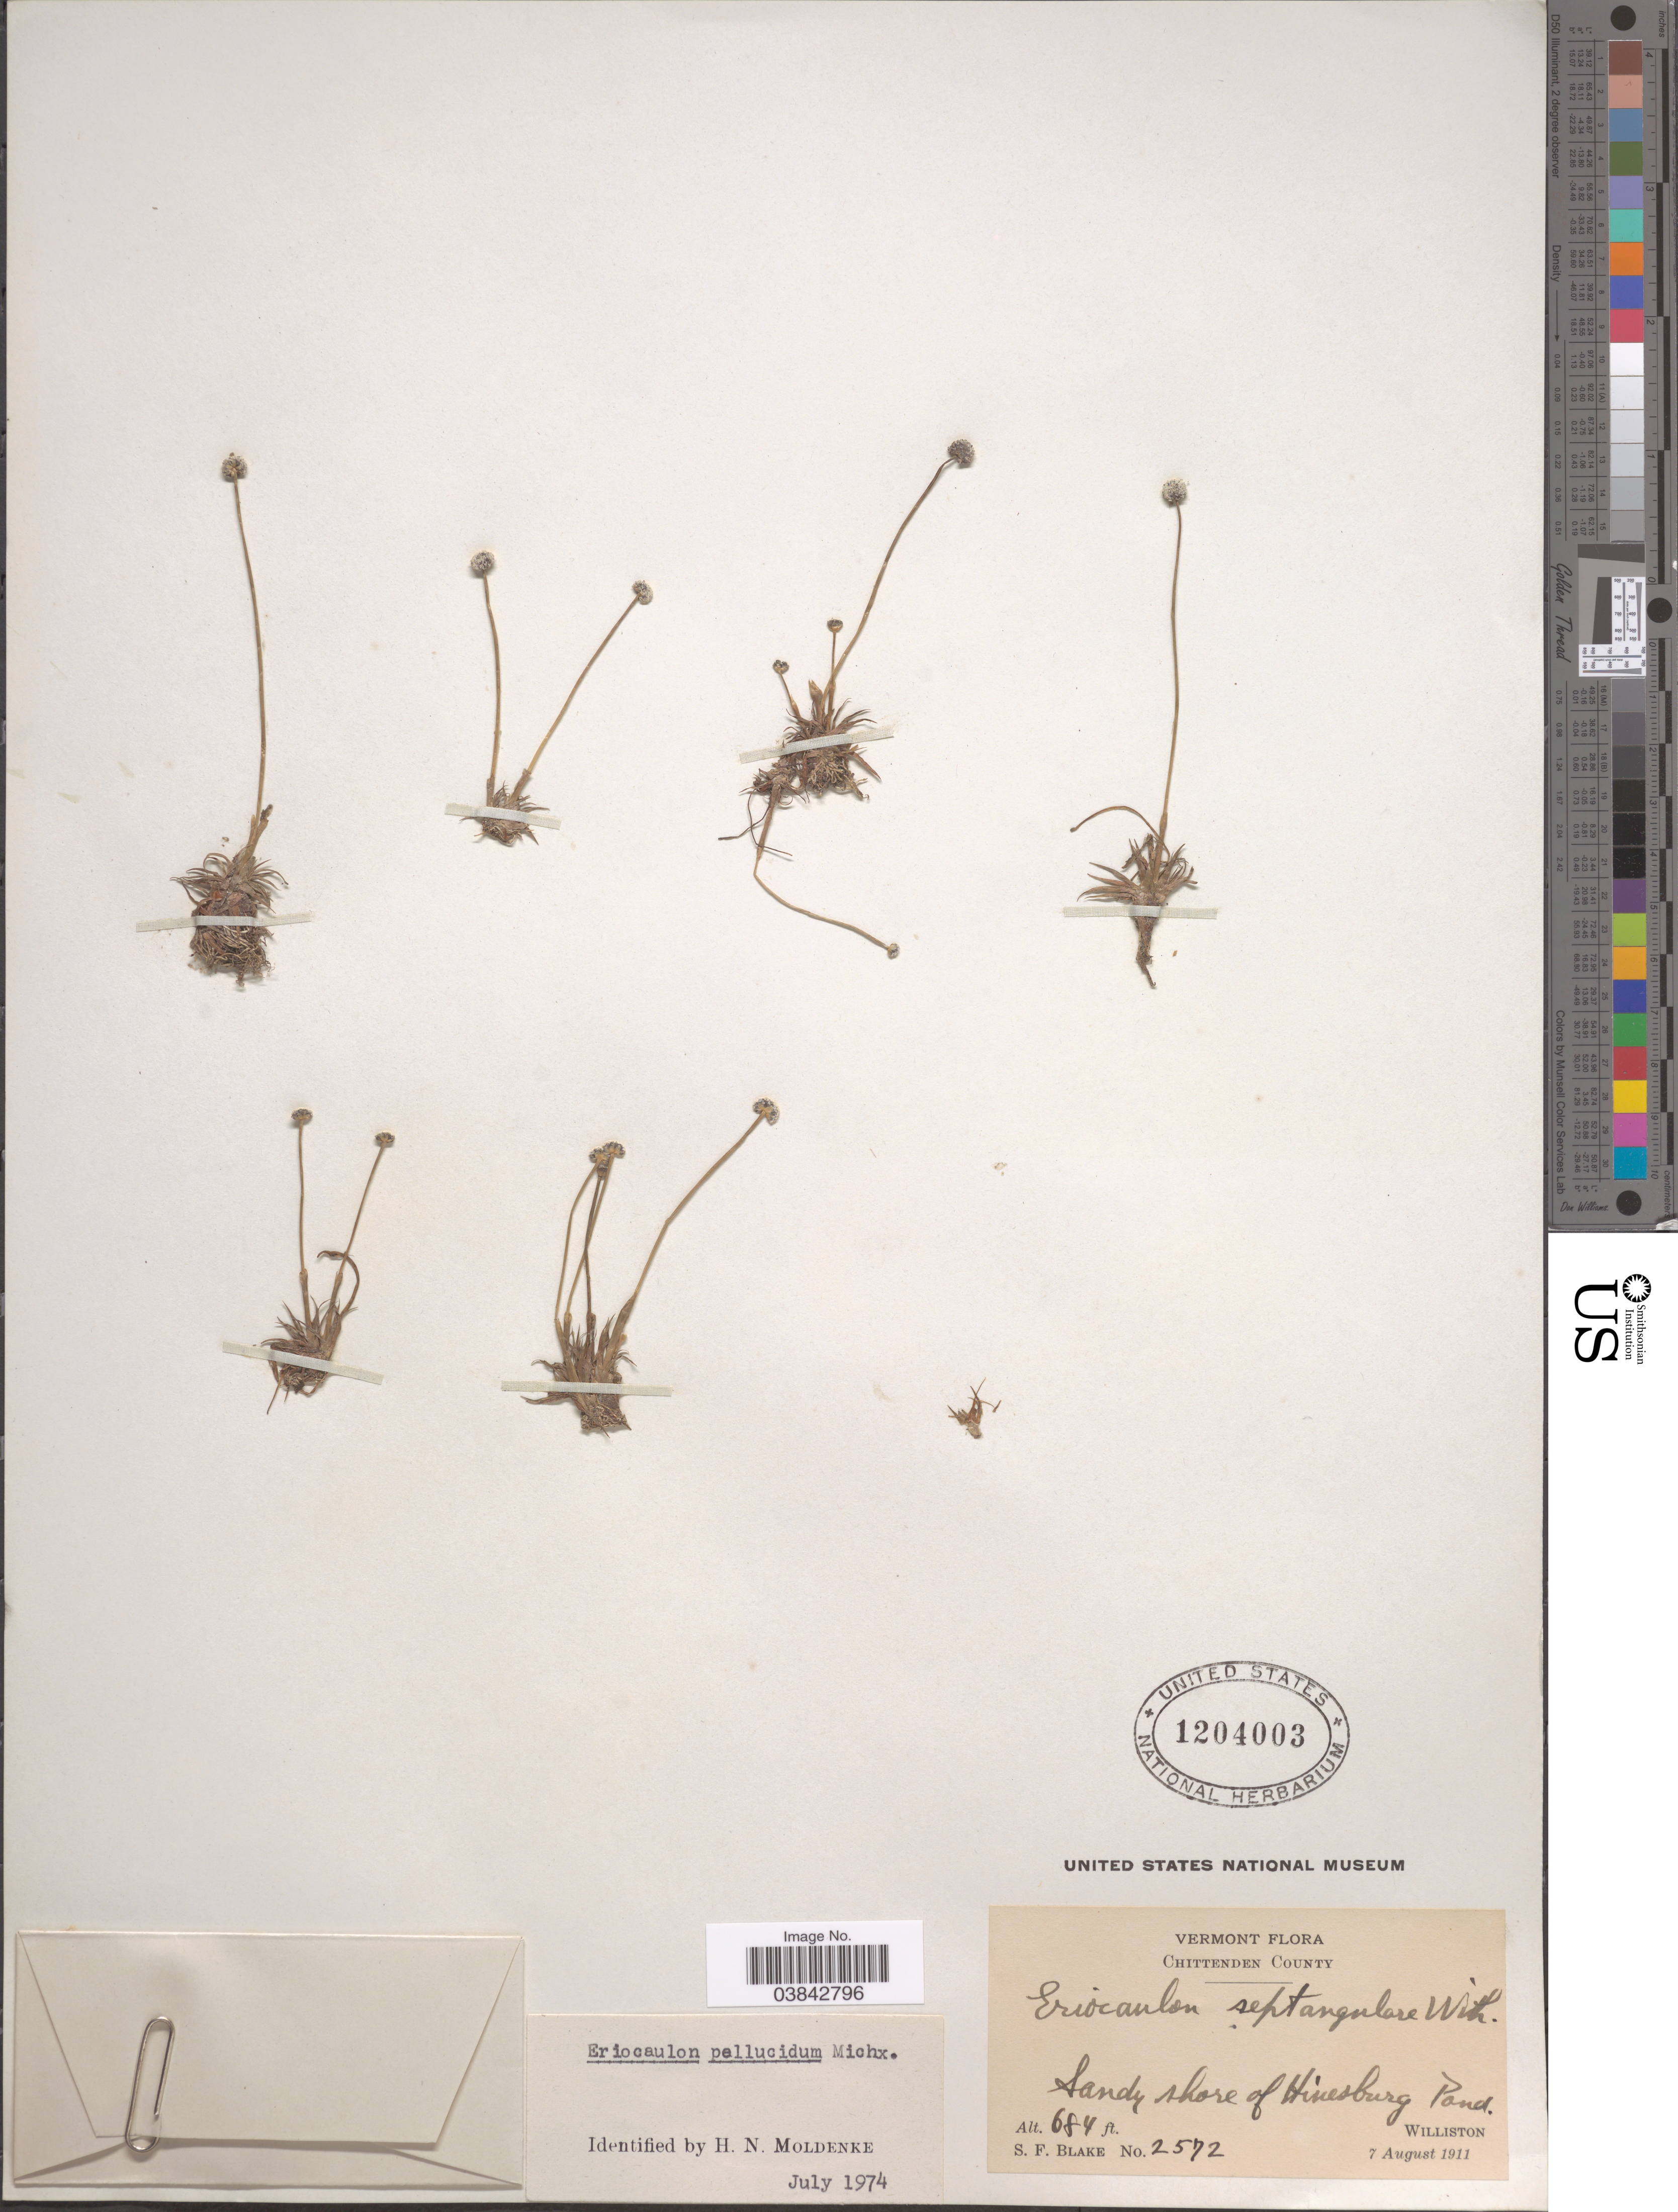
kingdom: Plantae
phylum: Tracheophyta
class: Liliopsida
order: Poales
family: Eriocaulaceae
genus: Eriocaulon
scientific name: Eriocaulon aquaticum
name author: (Hill) Druce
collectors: S. Blake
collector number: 2572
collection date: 1911-08-07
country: United States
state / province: Vermont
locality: Chittenden County. Sandy shore of Hinesburg Pond. Williston.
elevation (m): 208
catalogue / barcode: US 1204003